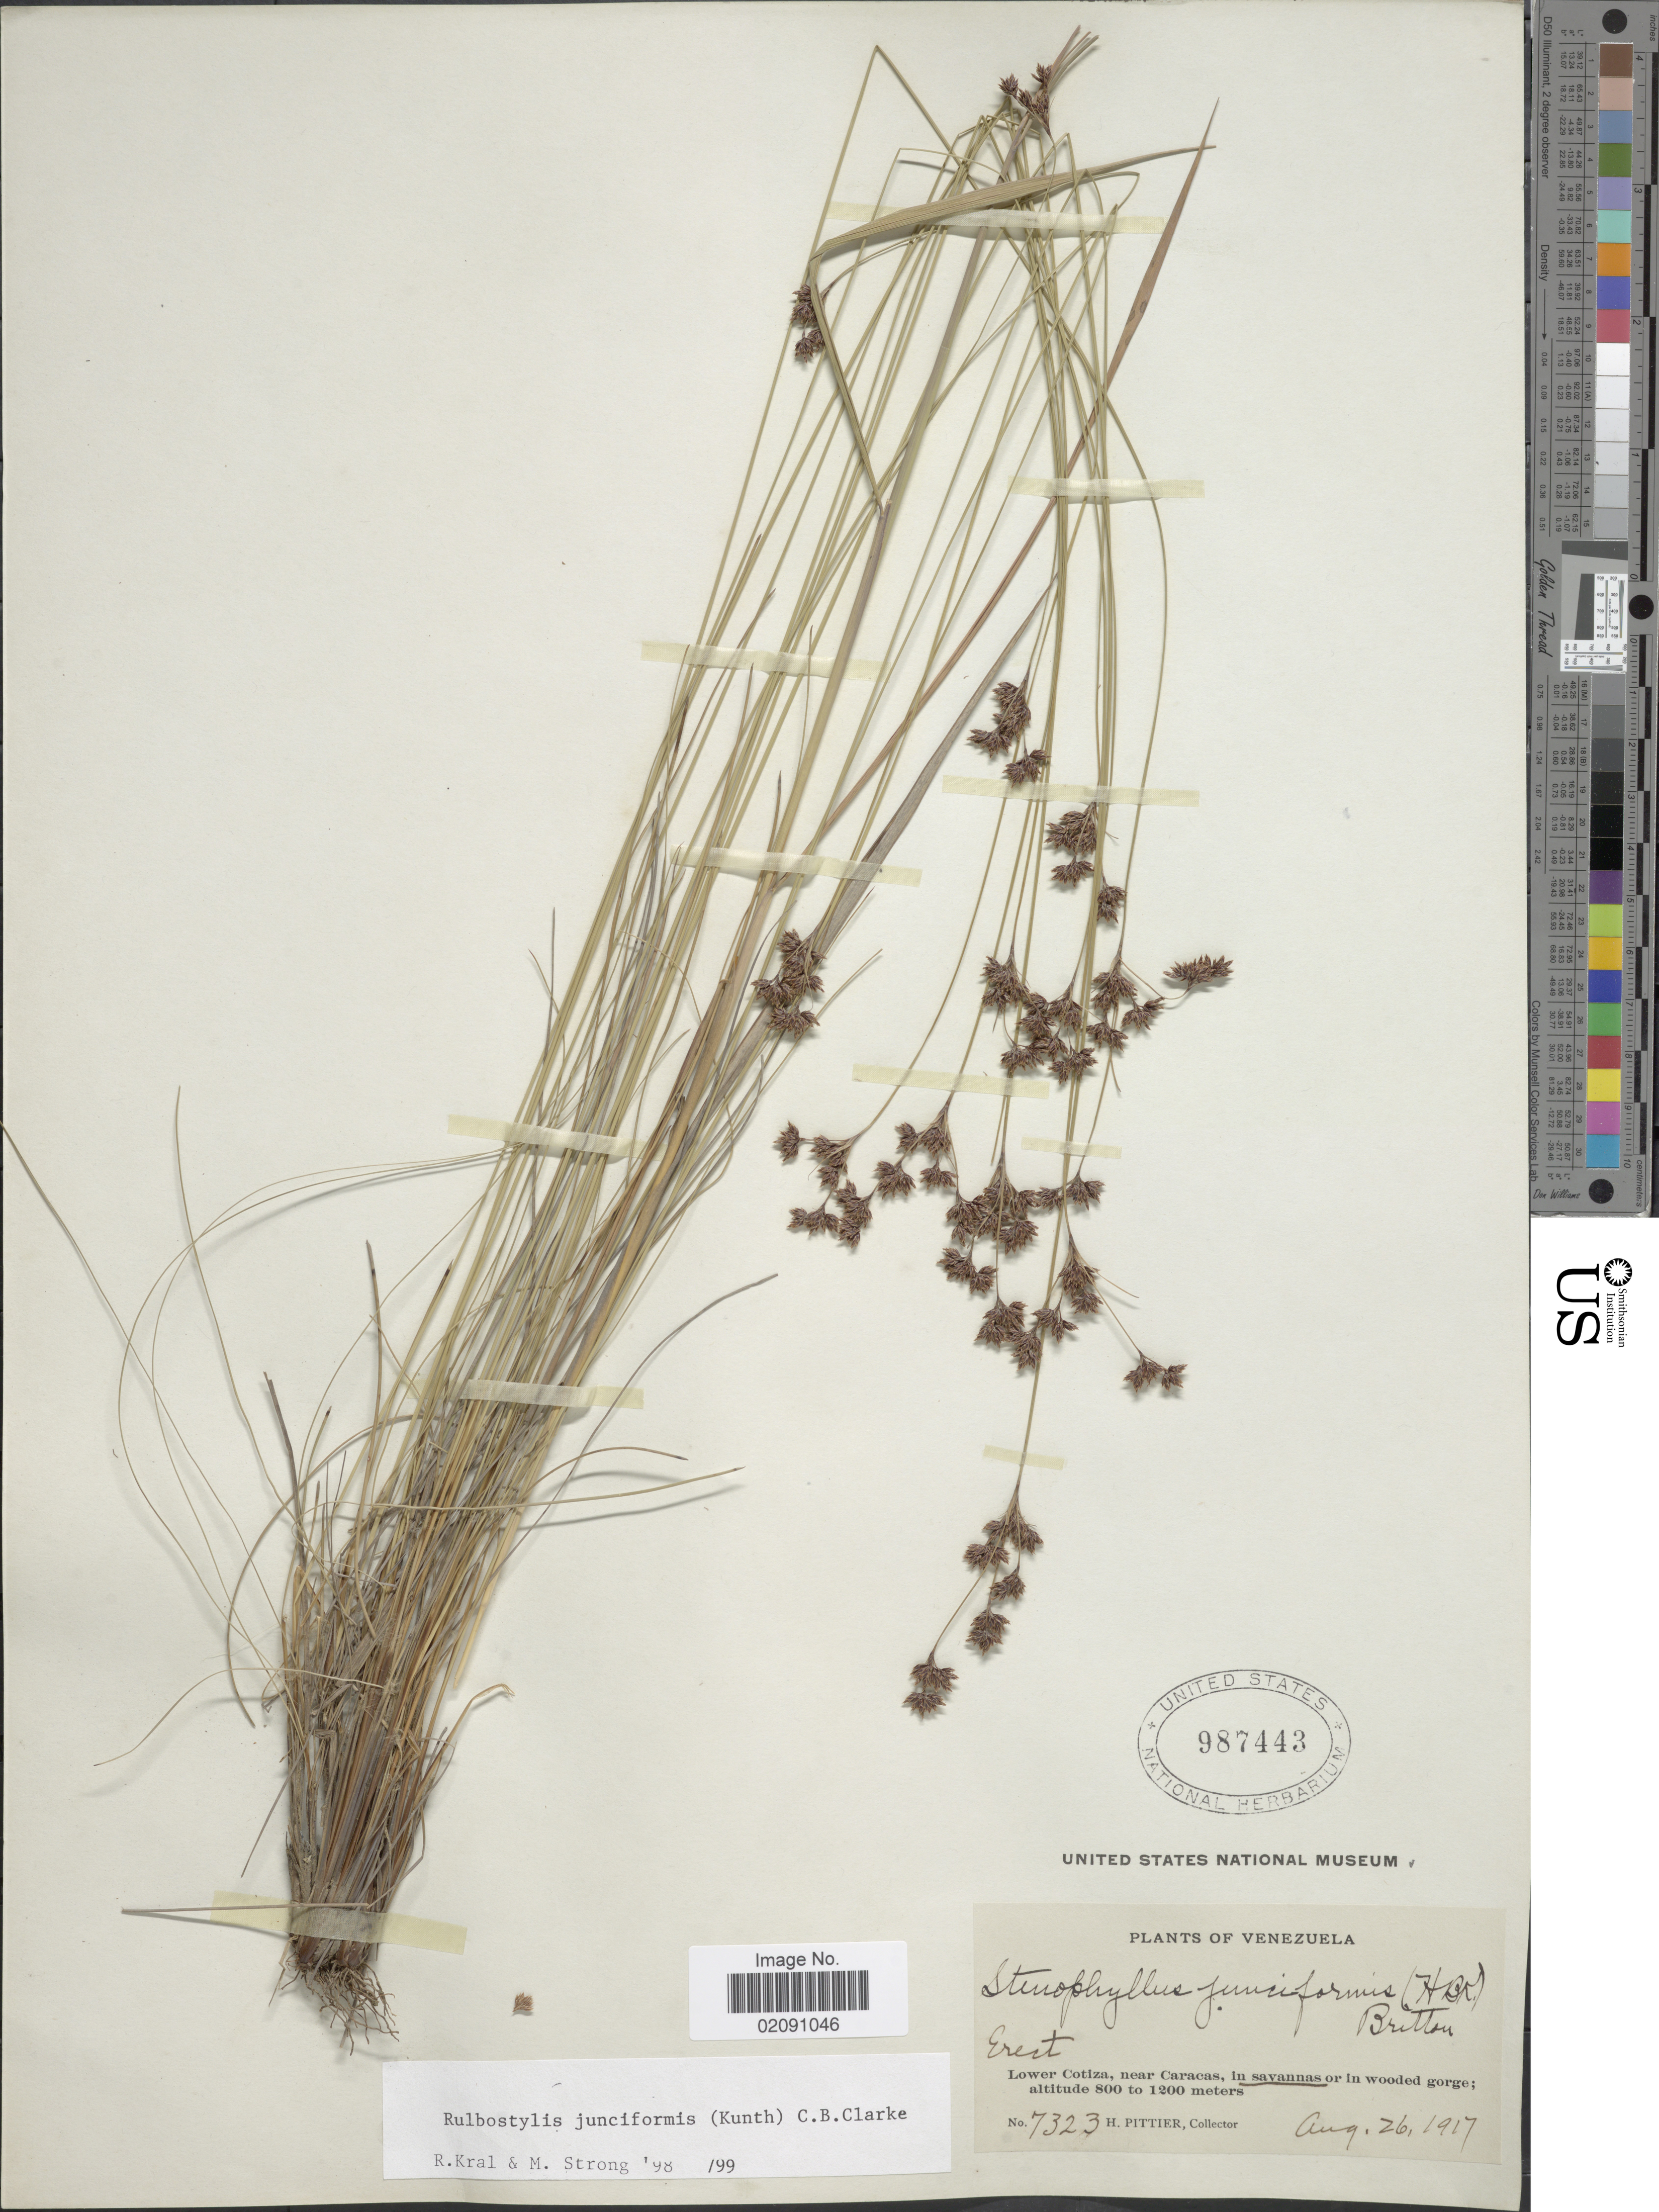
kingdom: Plantae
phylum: Tracheophyta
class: Liliopsida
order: Poales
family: Cyperaceae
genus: Bulbostylis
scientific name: Bulbostylis junciformis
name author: (Kunth) C.B. Clarke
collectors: H. F. Pittier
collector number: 7323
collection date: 1917-08-26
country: Venezuela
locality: Lower Cotiza, near Caracas, in savannas or in wooded groge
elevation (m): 800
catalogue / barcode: US 987443